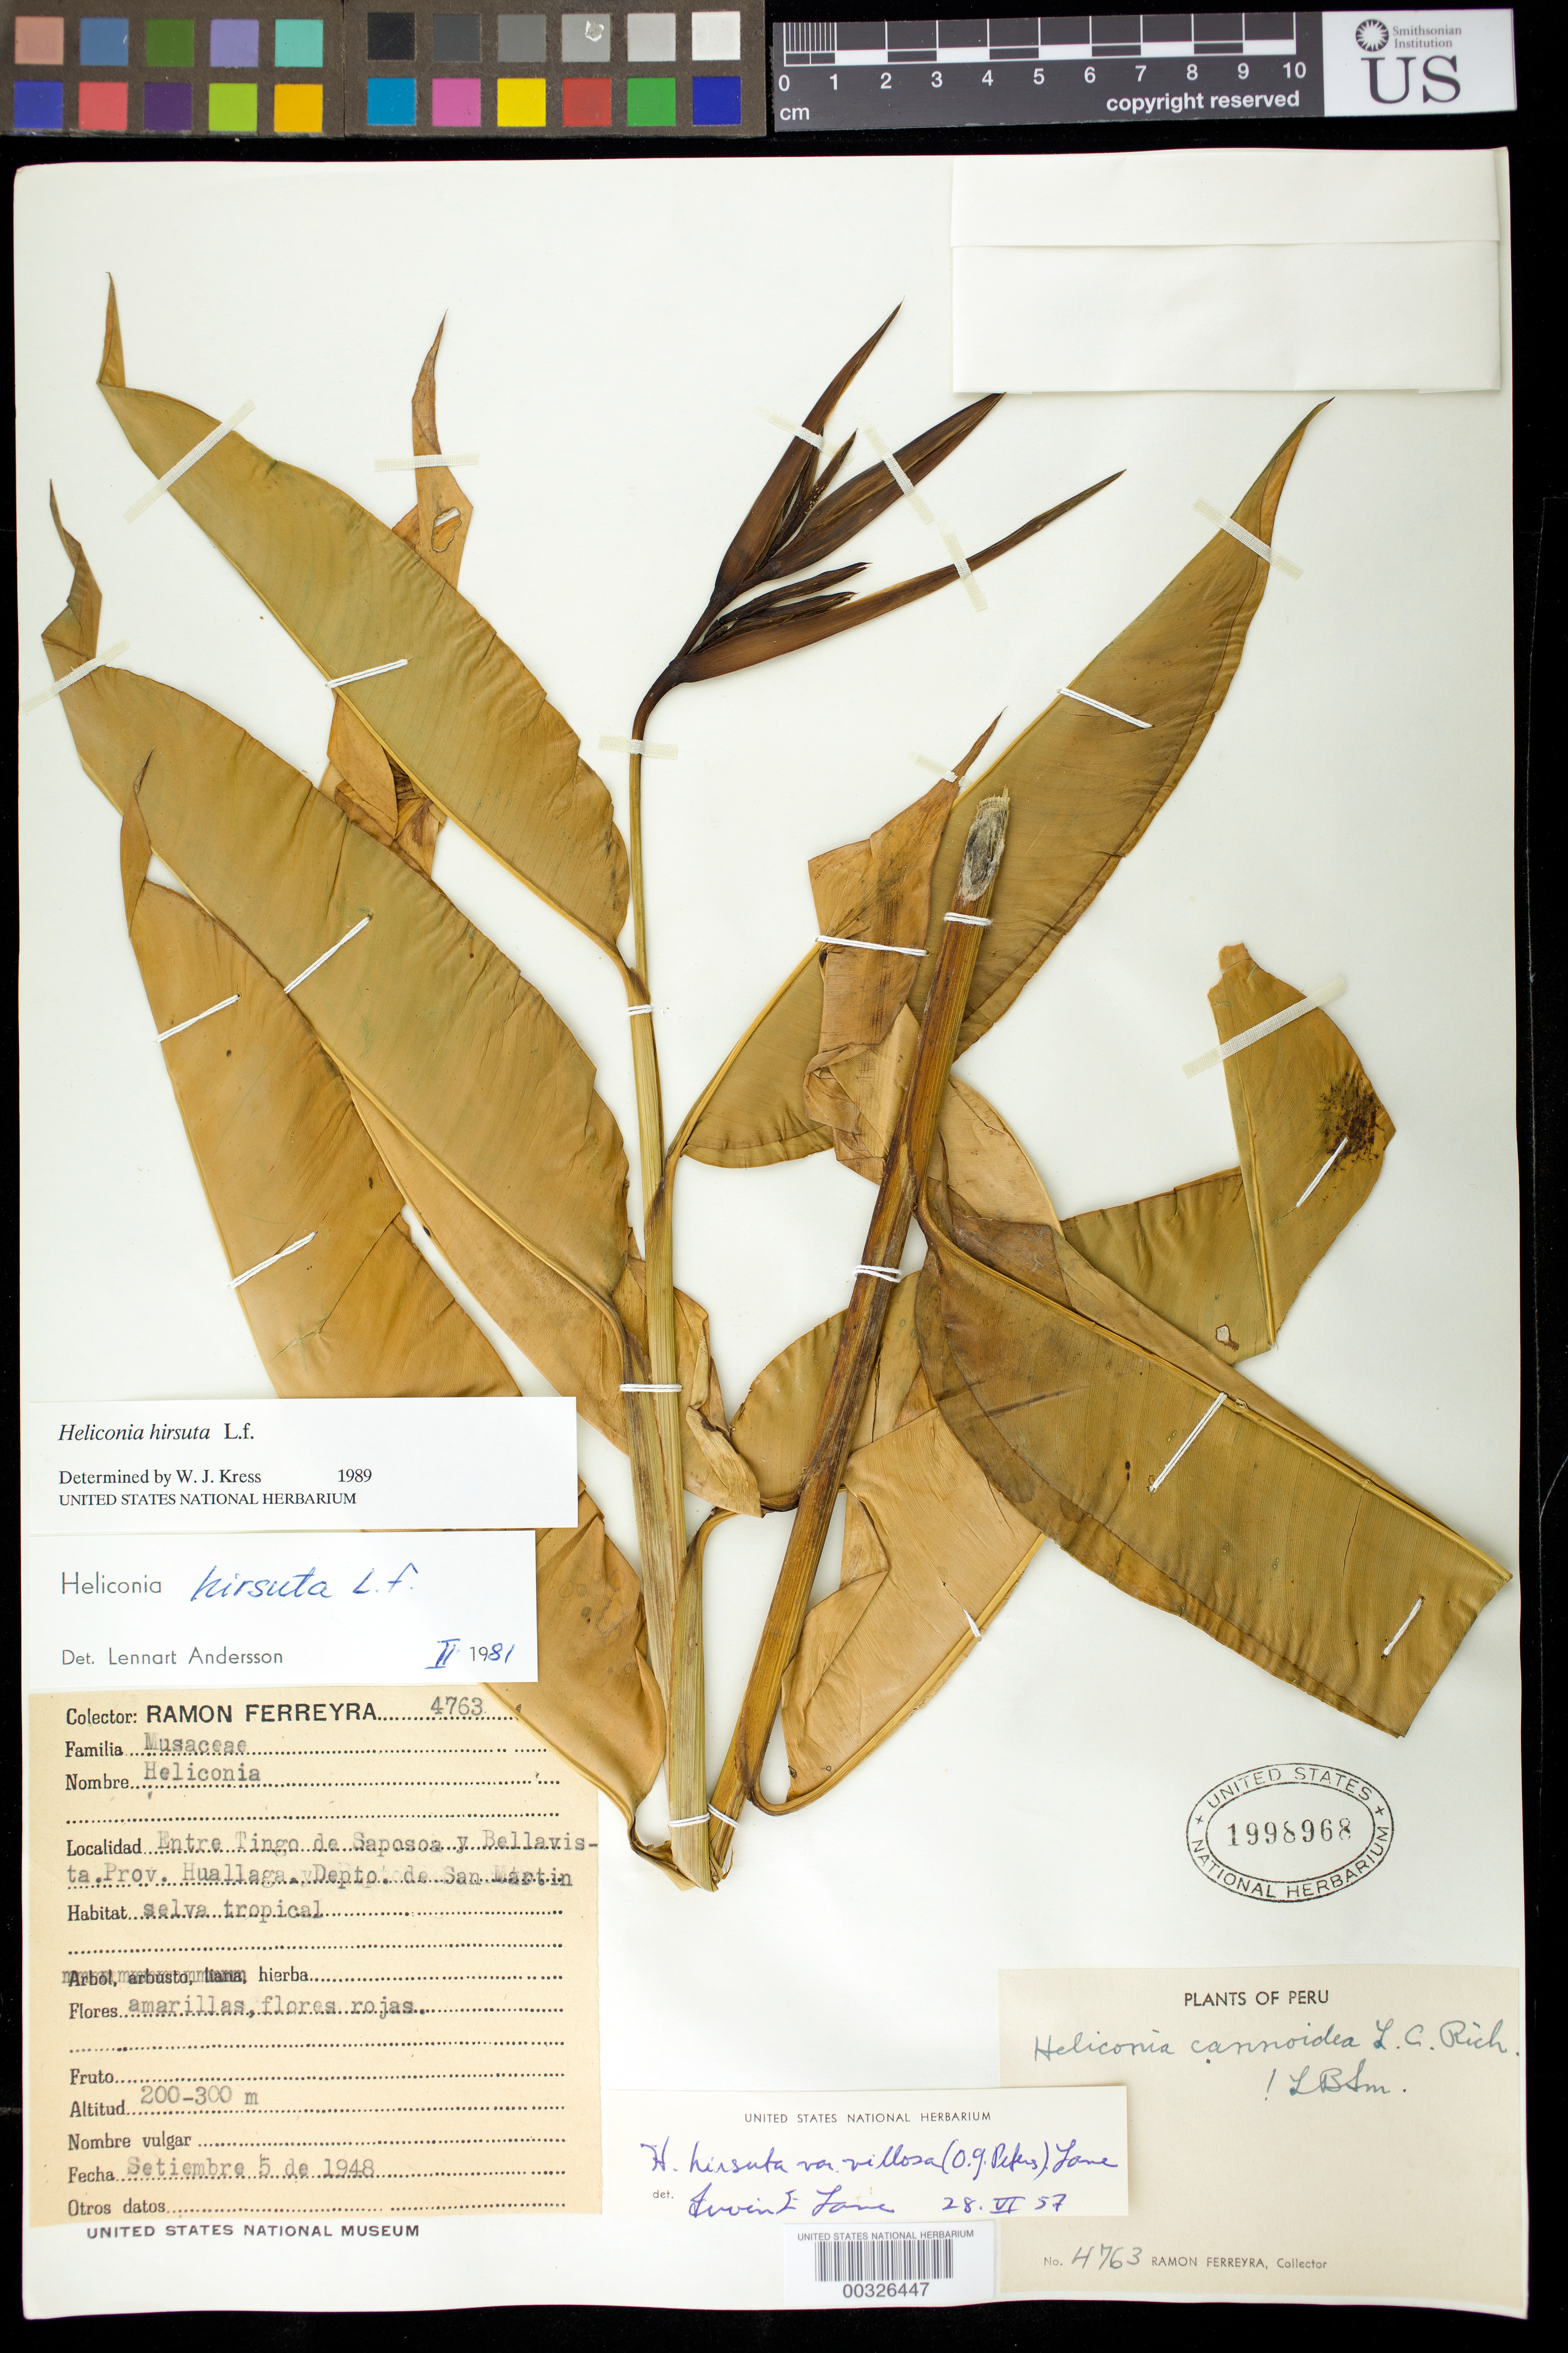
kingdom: Plantae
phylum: Tracheophyta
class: Liliopsida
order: Zingiberales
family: Heliconiaceae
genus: Heliconia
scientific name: Heliconia hirsuta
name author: L. f.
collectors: R. A. Ferreyra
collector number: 4763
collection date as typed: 05 Sep 1948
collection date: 1948-09-05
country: Peru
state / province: San Martín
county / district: Huallaga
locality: Between tingo de saposoa and bellavista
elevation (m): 200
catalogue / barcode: US 1998968